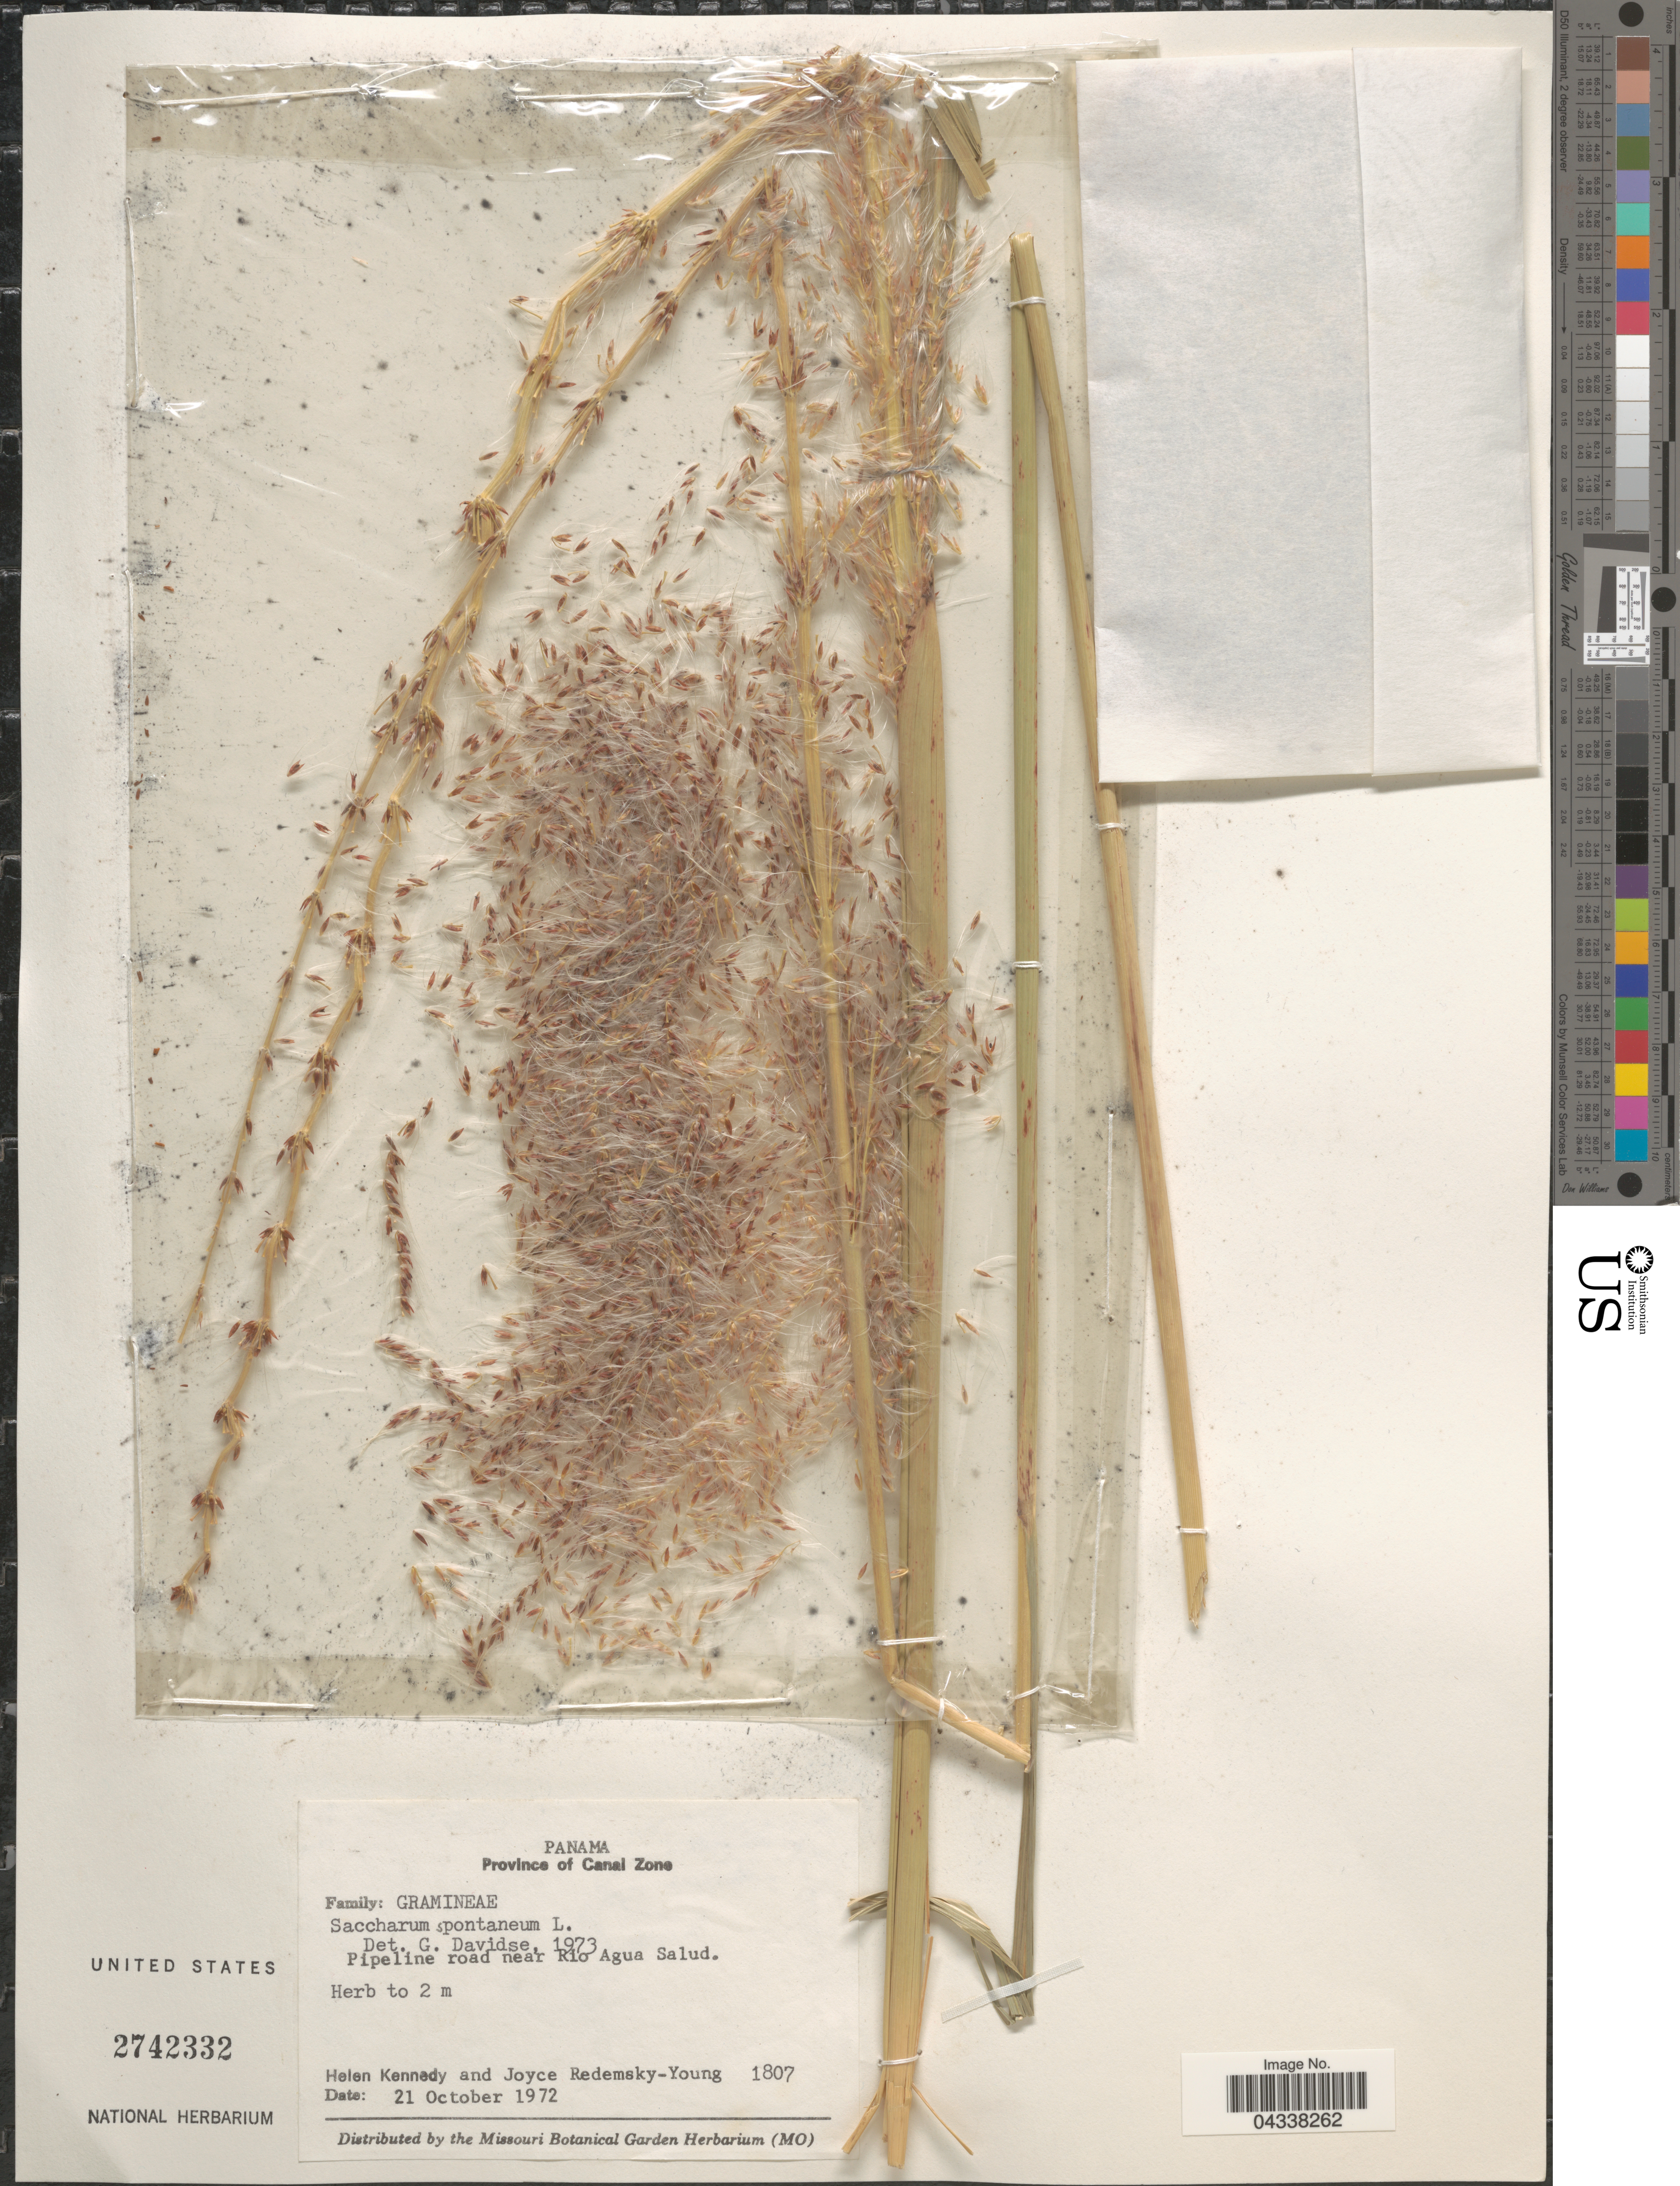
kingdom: Plantae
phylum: Tracheophyta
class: Liliopsida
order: Poales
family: Poaceae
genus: Saccharum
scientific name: Saccharum spontaneum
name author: L.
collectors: H. Kennedy & J. Redemsky-Young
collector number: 1807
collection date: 1972-10-21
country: Panama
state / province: Colón / Panamá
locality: Province of Canal Zone. Pipeline road near Rio Agua Salud.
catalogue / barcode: US 2742332